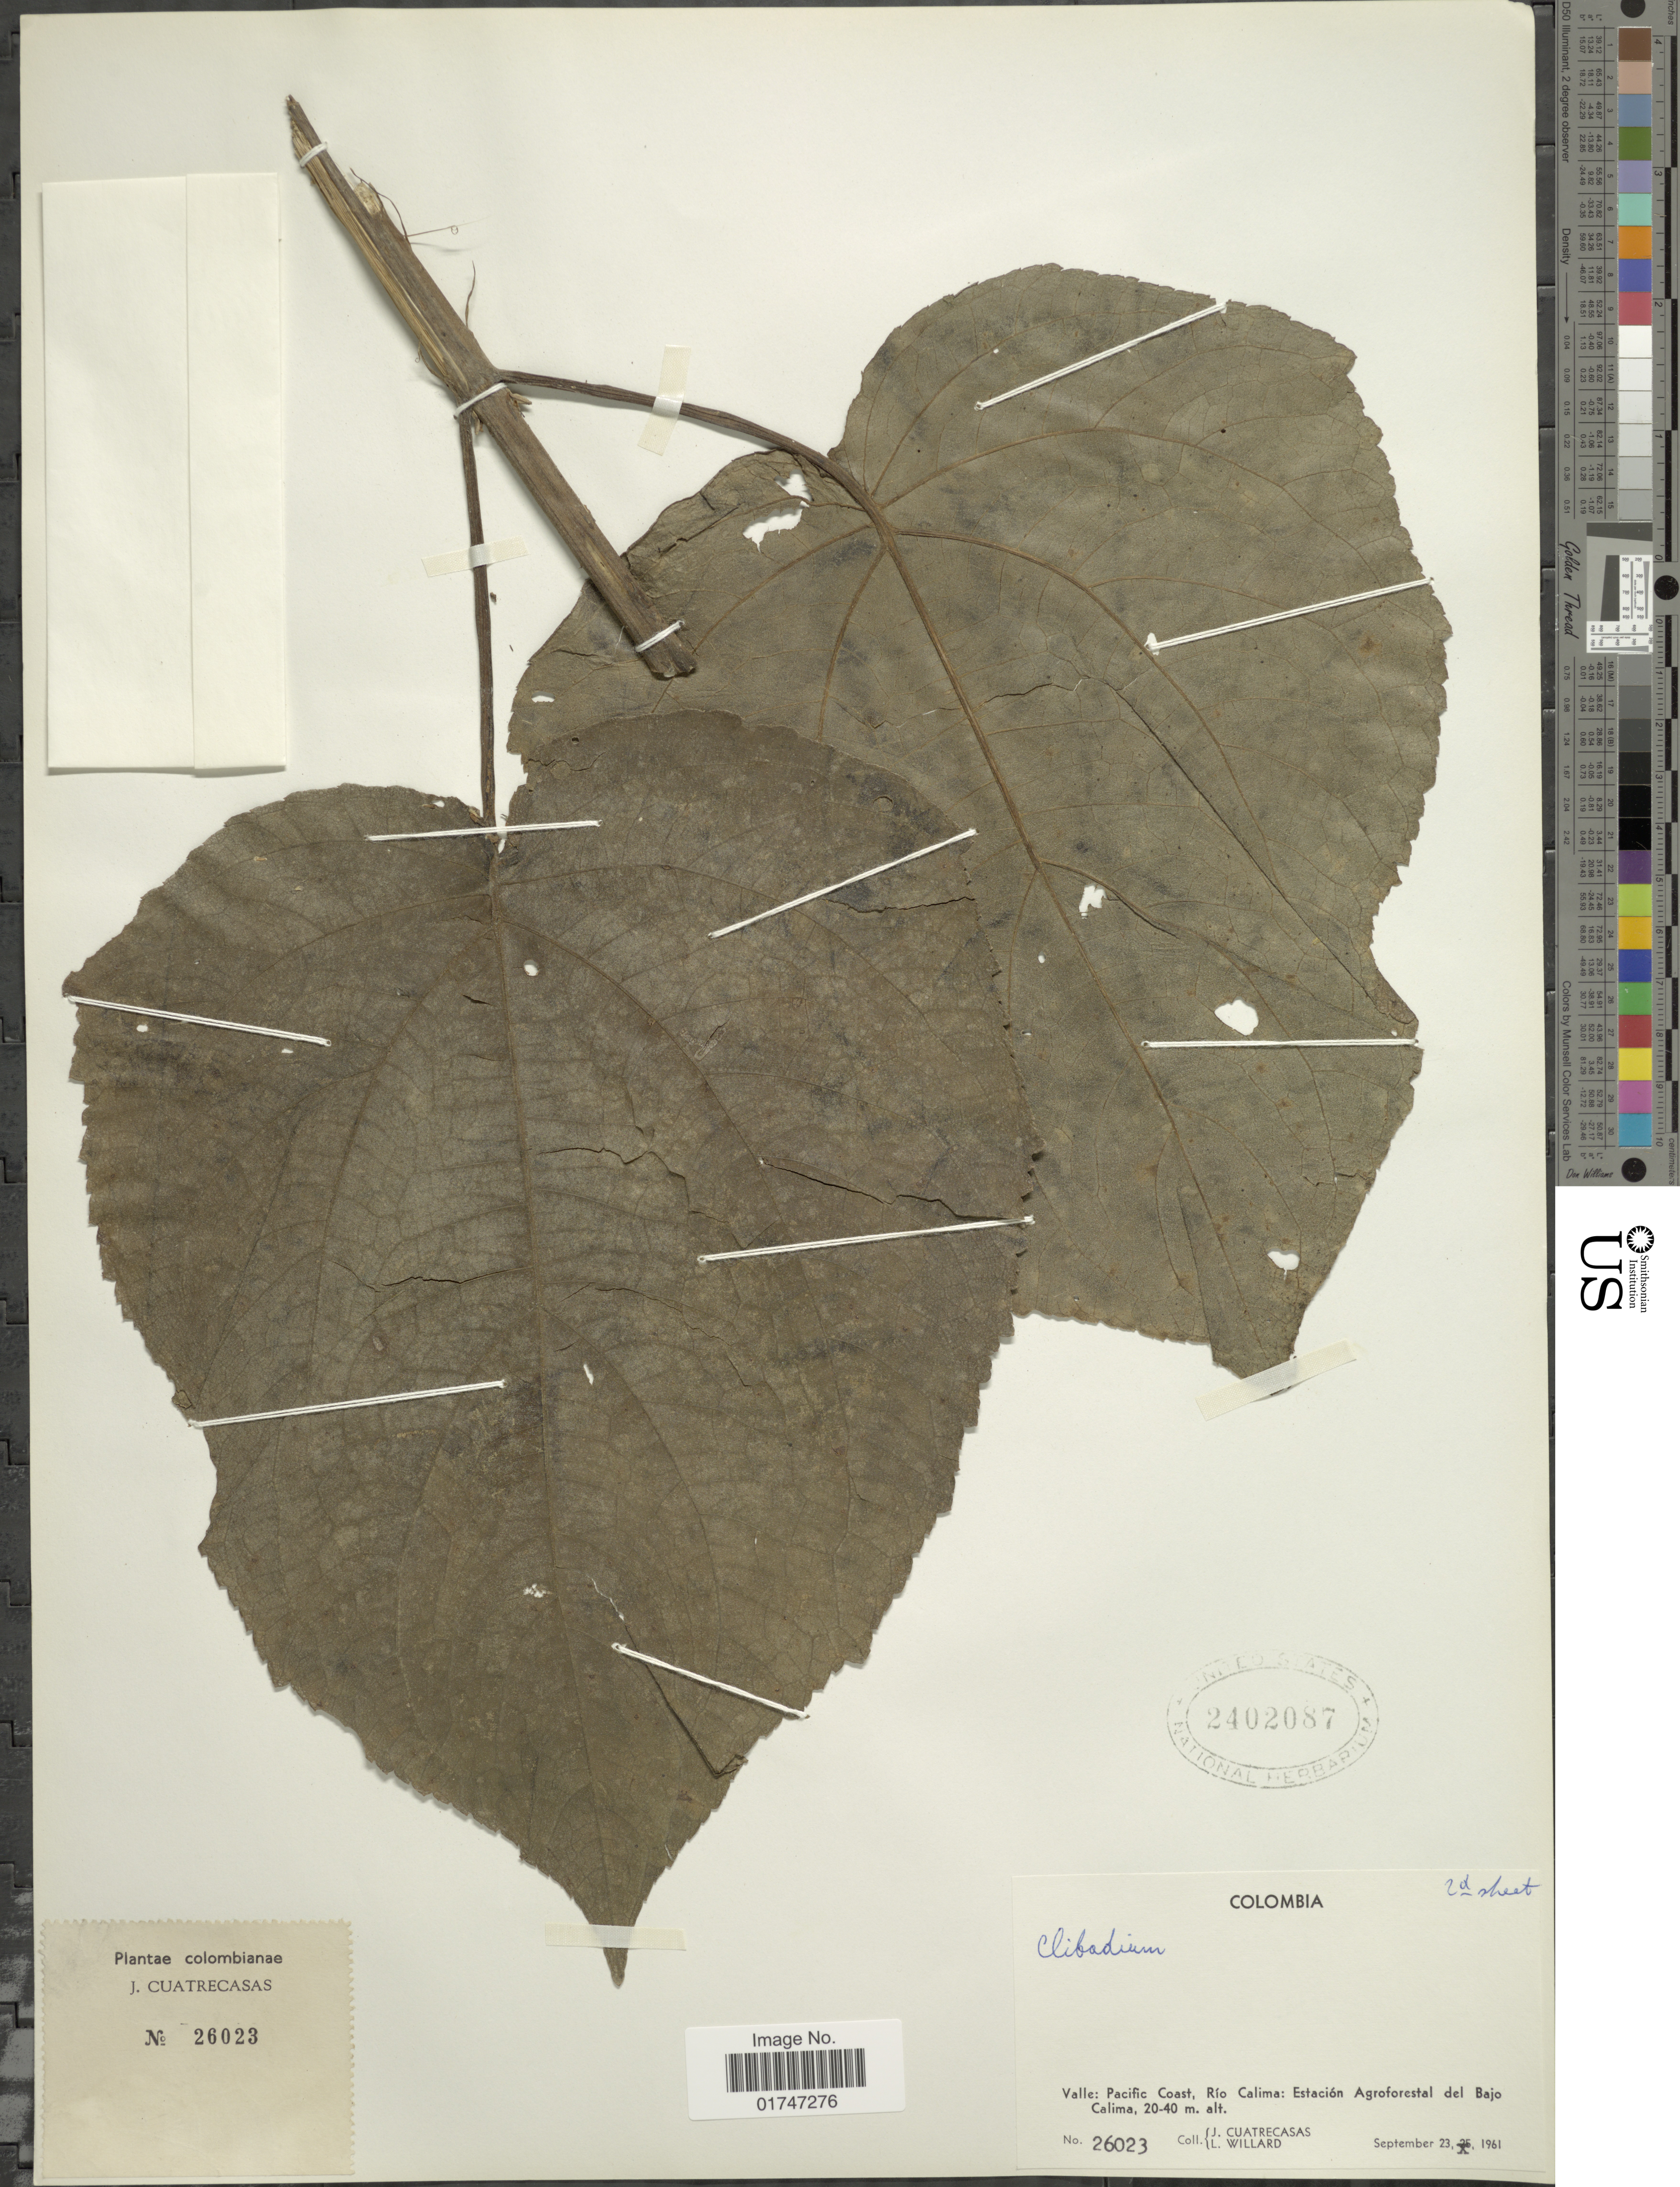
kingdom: Plantae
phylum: Tracheophyta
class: Magnoliopsida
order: Asterales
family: Asteraceae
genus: Clibadium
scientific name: Clibadium sp.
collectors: J. Cuatrecasas & L. Willard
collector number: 26023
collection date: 1961-09-23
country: Colombia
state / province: Valle del Cauca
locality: Valle: Pacific Coast, Río Calima: Estación Agroforestal del Bajo Calima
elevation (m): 20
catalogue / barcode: US 2402087